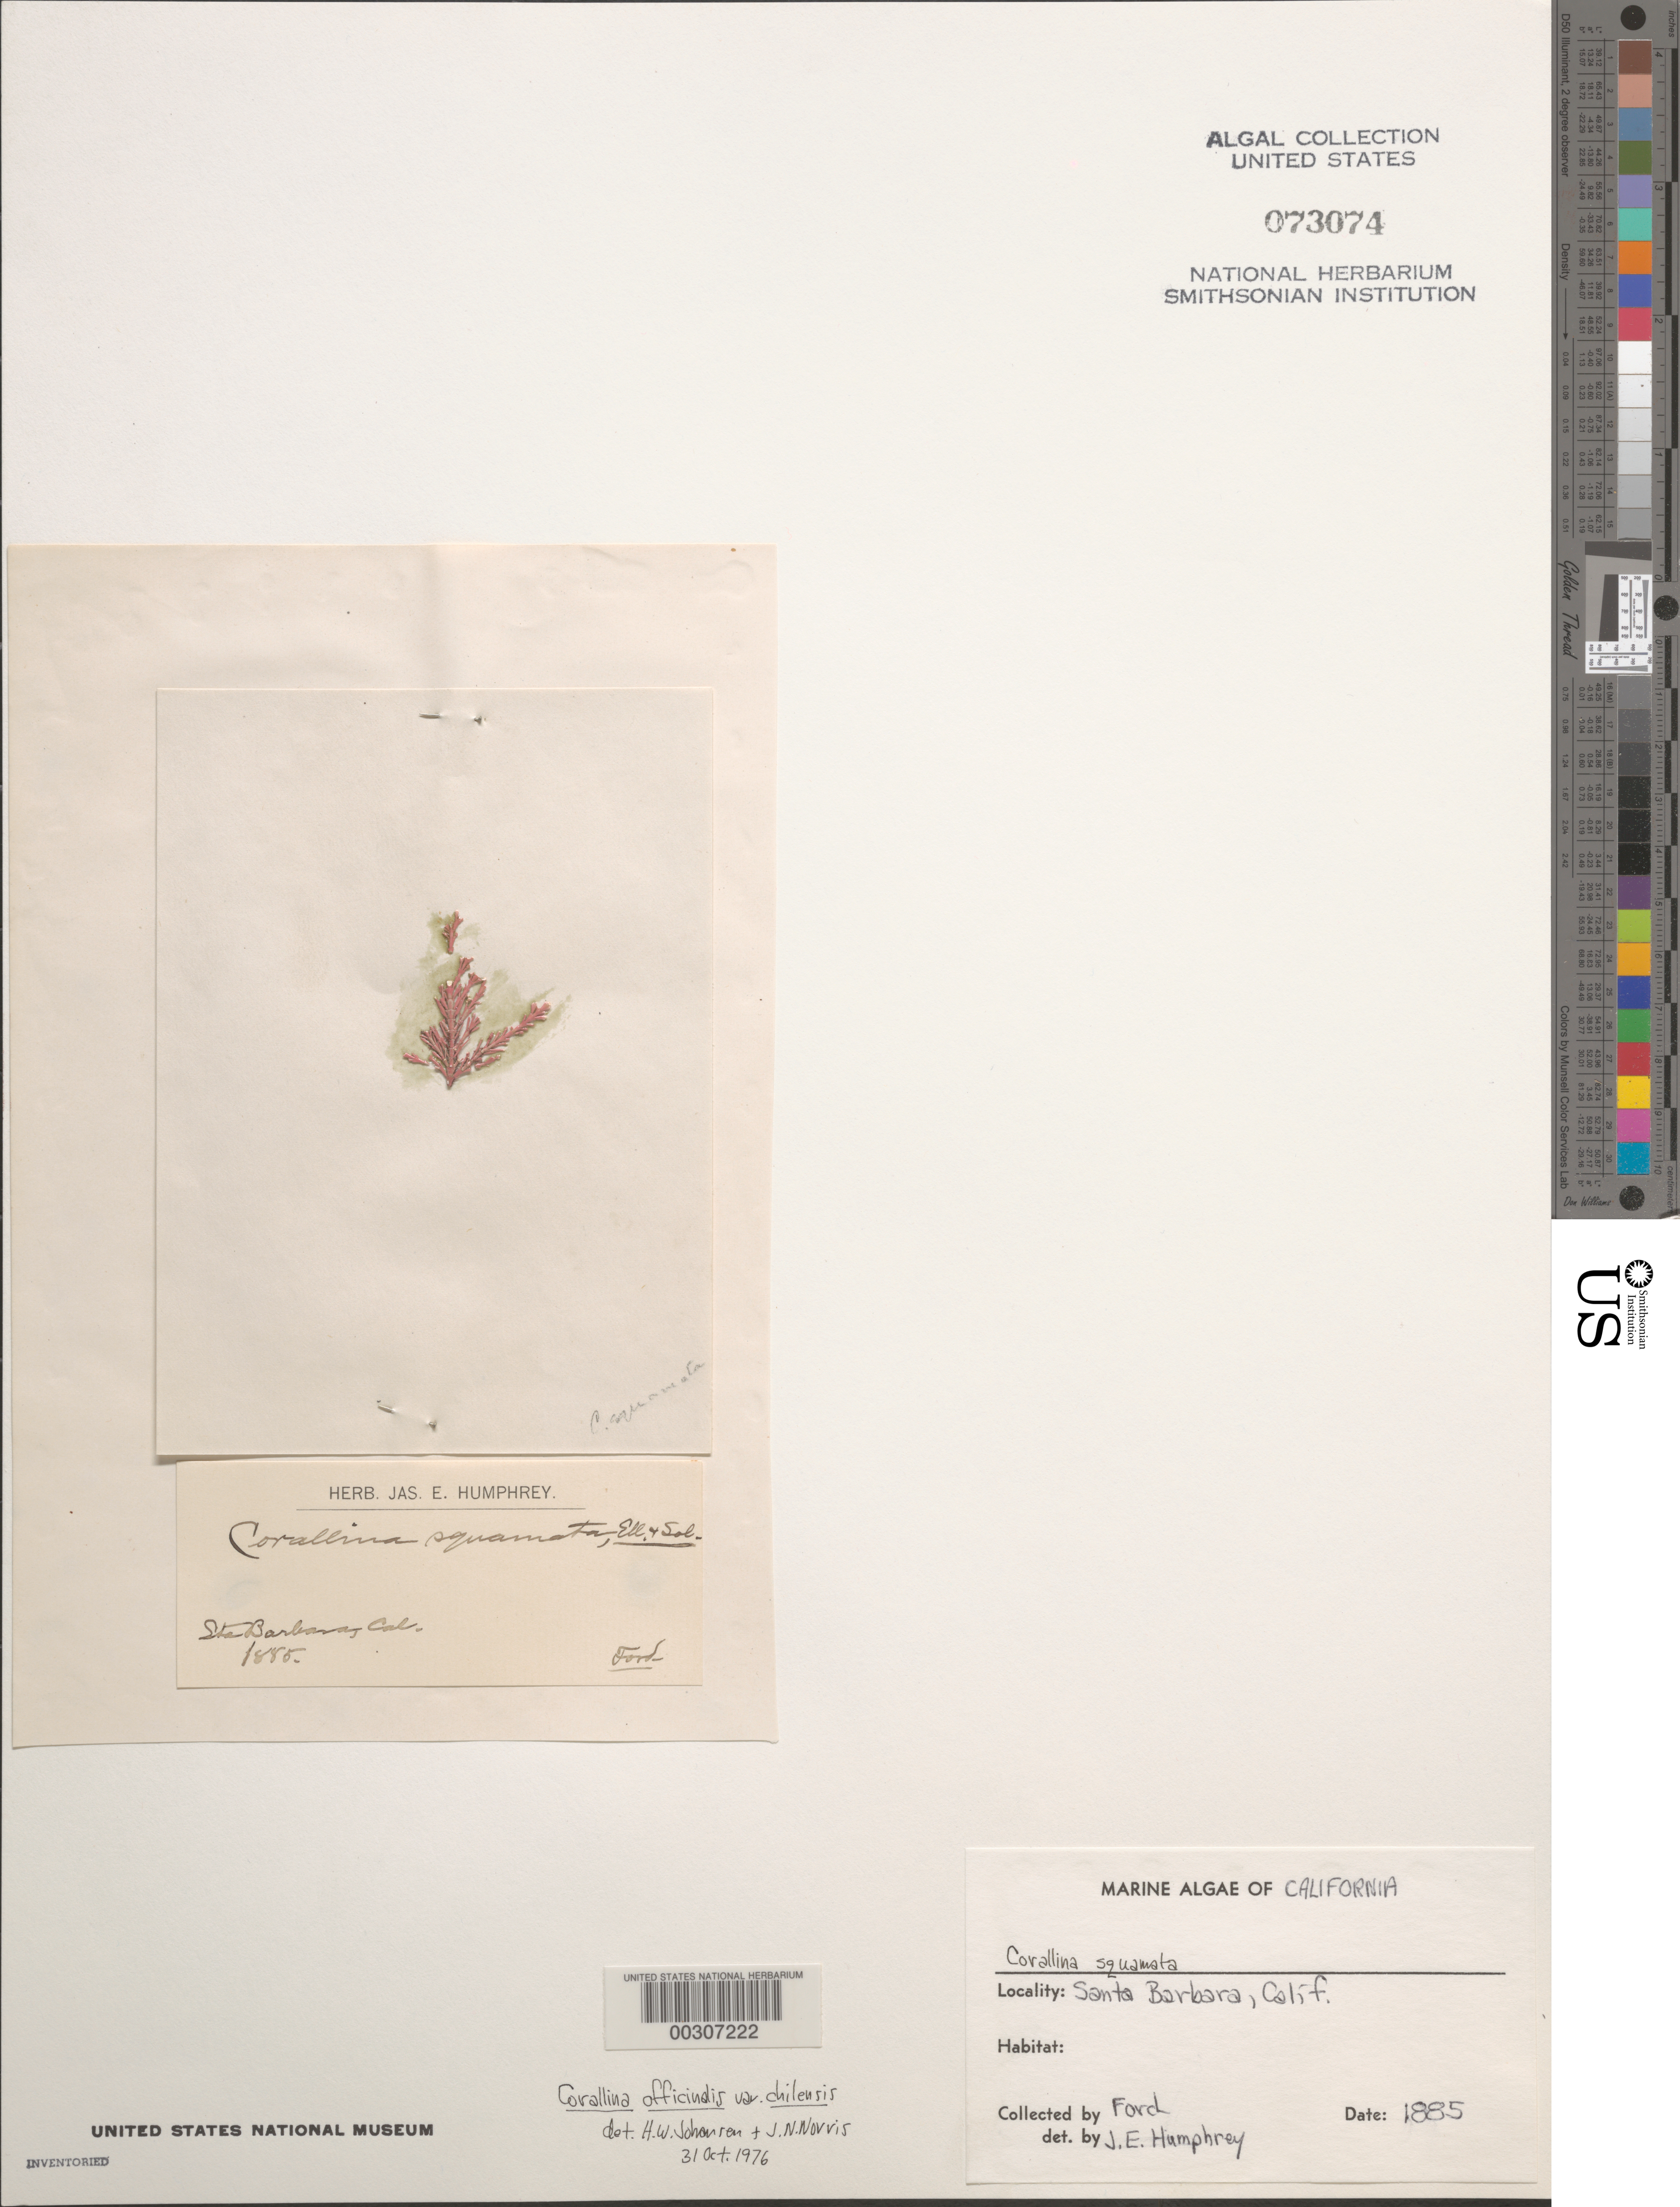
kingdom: Plantae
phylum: Rhodophyta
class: Florideophyceae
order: Corallinales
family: Corallinaceae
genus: Corallina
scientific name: Corallina officinalis var. chilensis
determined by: Johansen, H. W.; Norris, James N.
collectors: -. Ford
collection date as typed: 1885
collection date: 1885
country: United States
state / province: California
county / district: Santa Barbara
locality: Santa Barbara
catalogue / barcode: US 73074